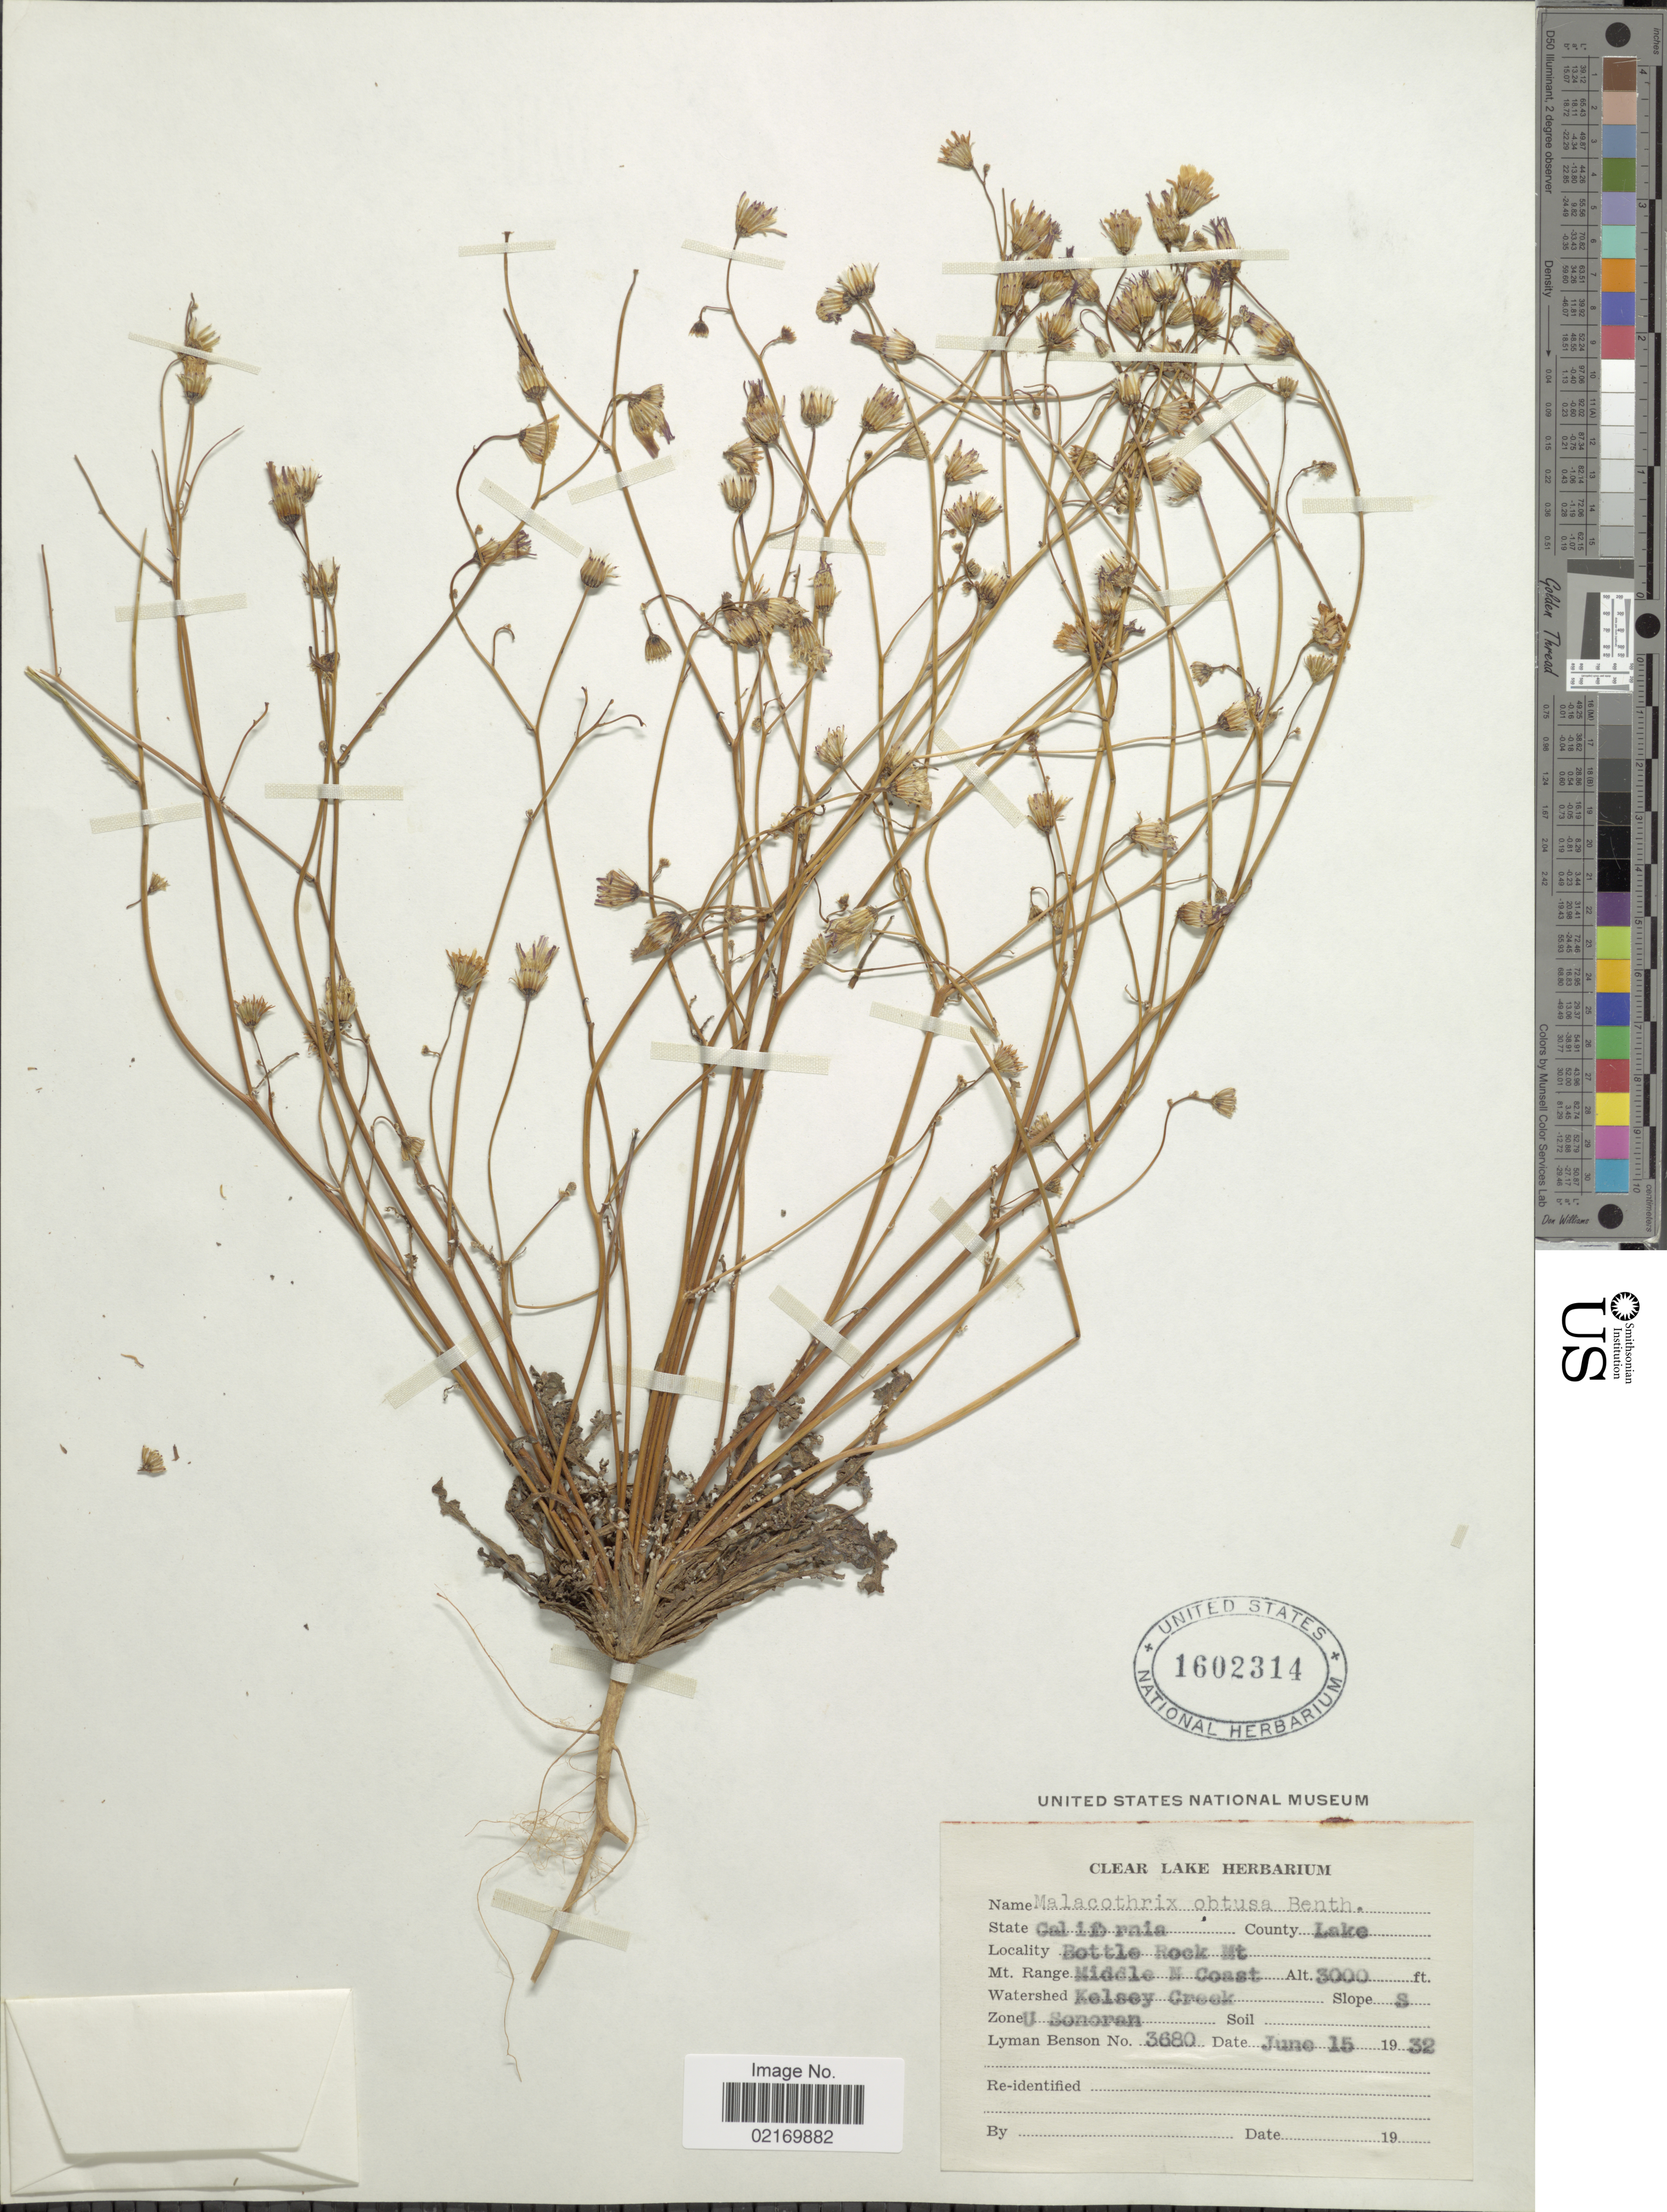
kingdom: Plantae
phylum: Tracheophyta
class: Magnoliopsida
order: Asterales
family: Asteraceae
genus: Malacothrix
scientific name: Malacothrix floccifera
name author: (DC.) S.F. Blake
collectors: L. D. Benson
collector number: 3680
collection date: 1932-06-15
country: United States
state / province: California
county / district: Lake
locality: County Lake, Bottle Rock Mt., Middle N Coast, Kelsey Creek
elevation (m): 914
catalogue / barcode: US 1602314